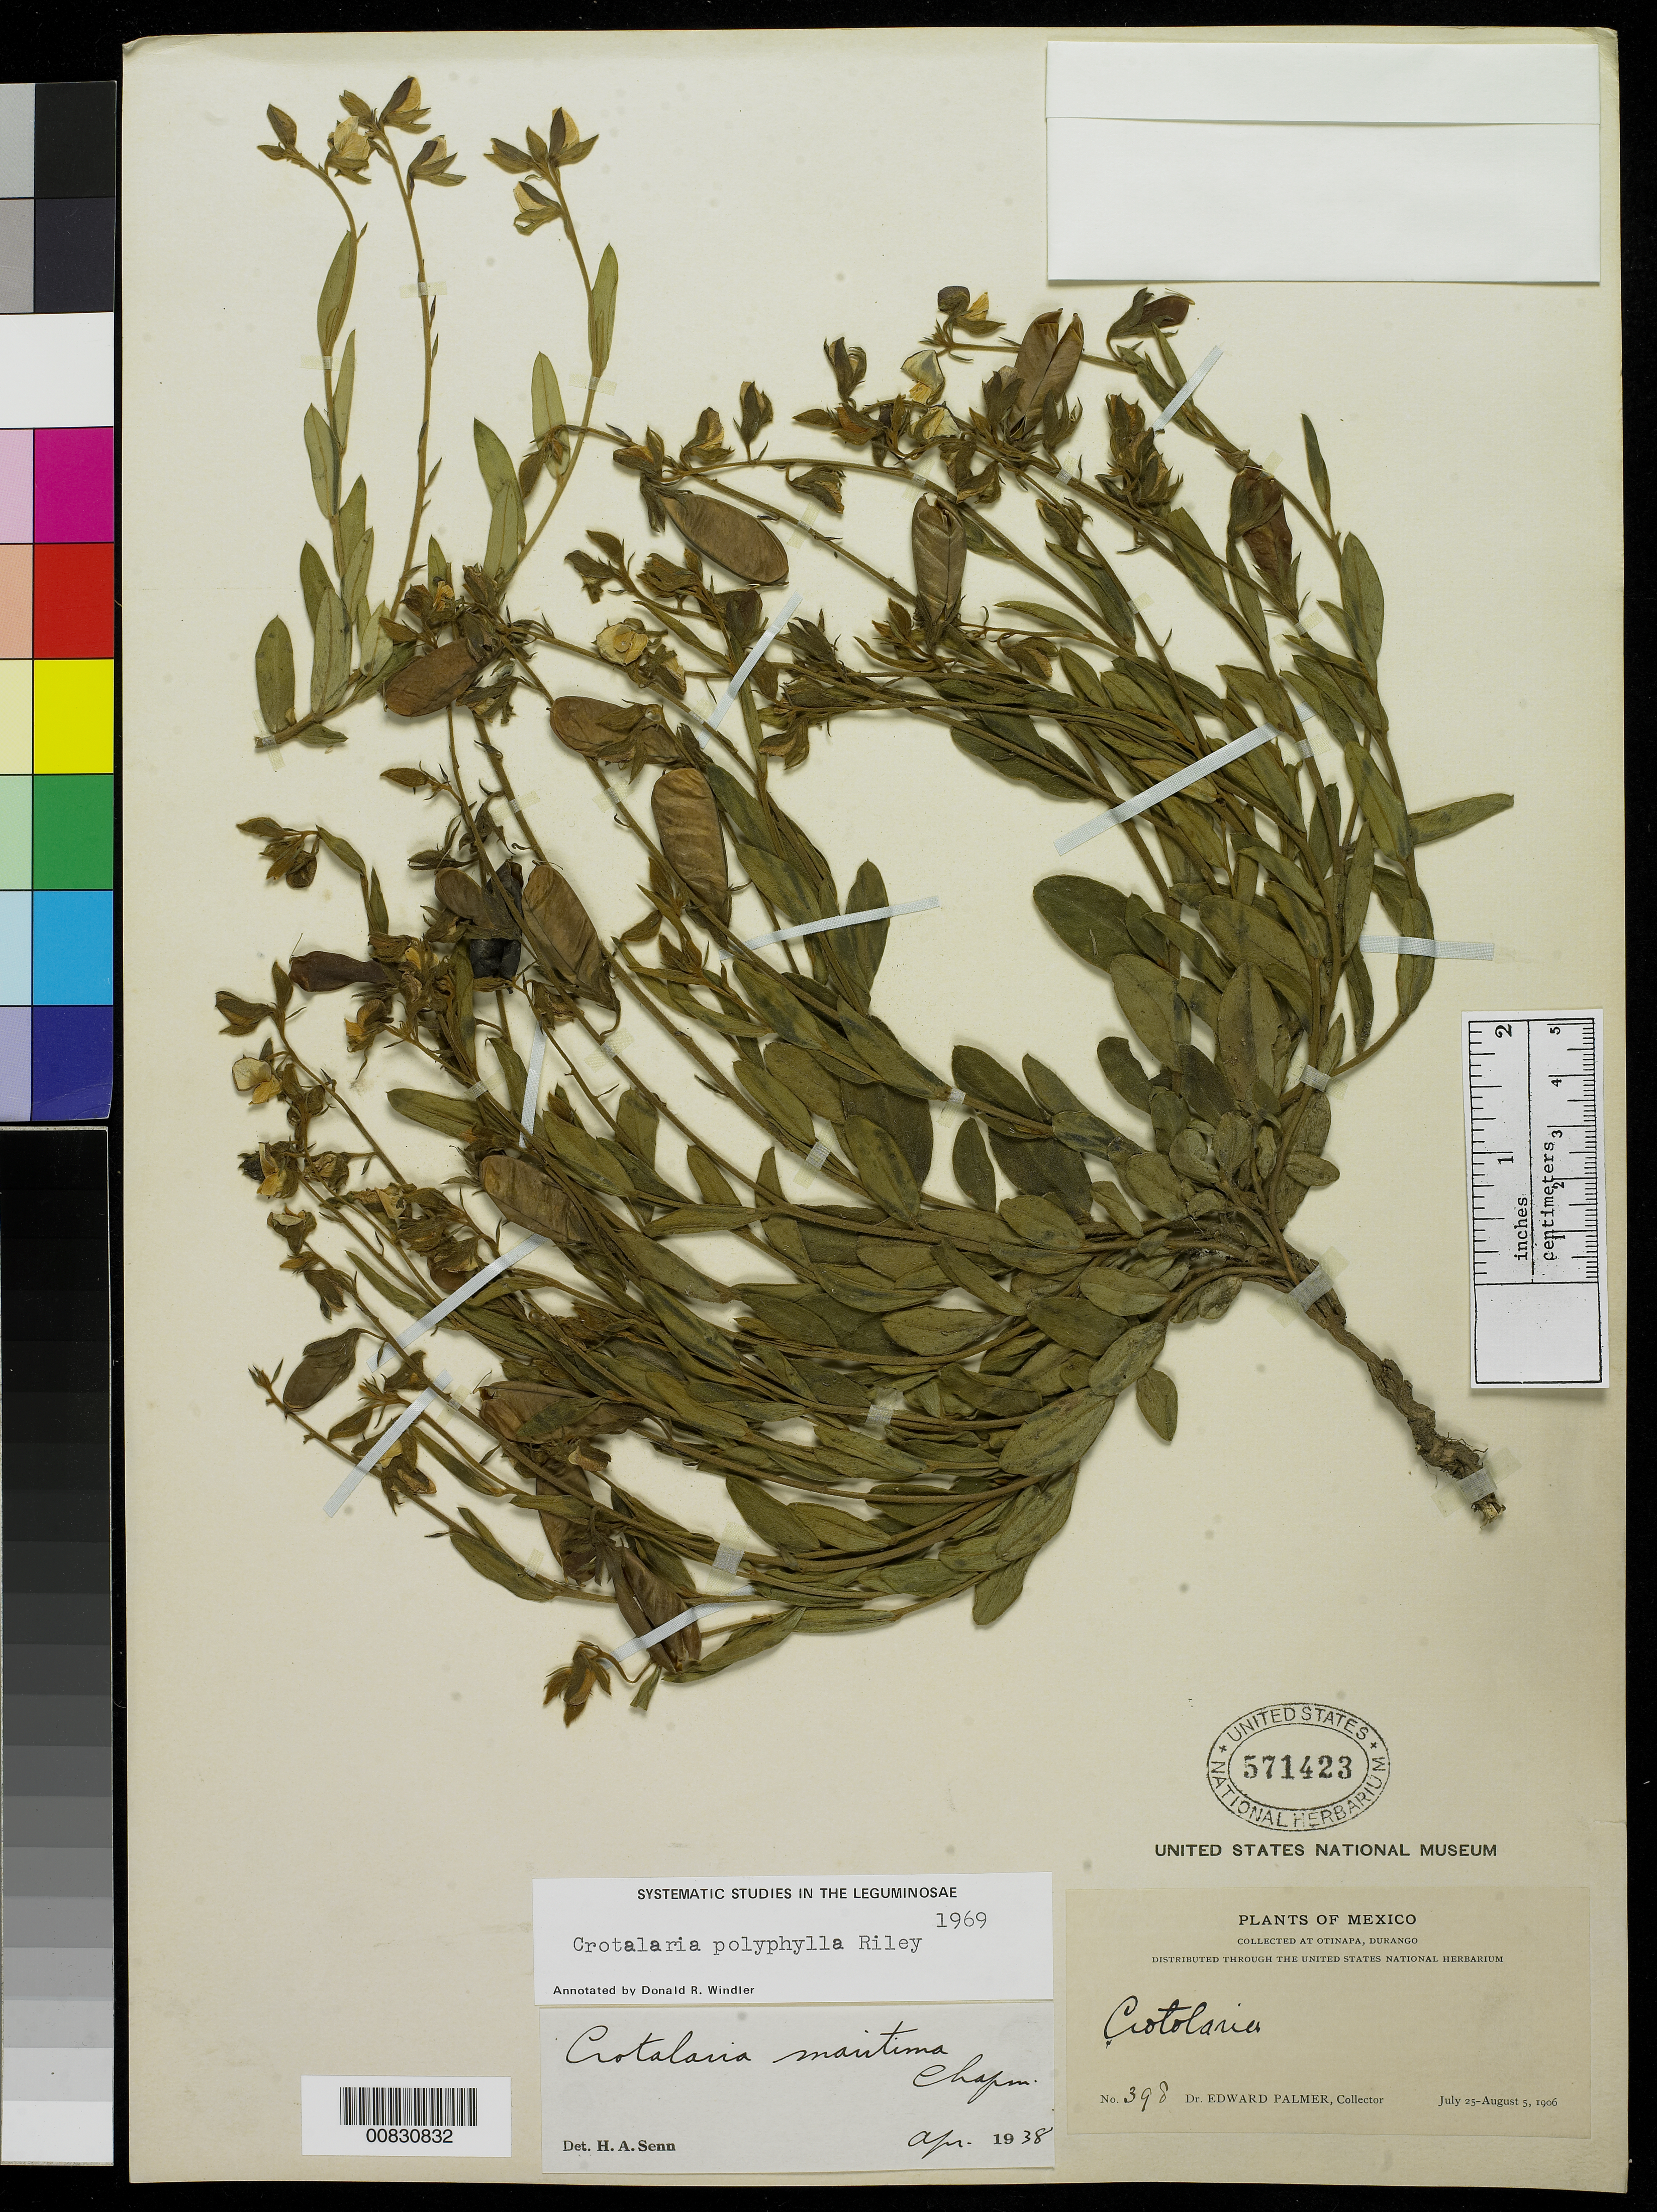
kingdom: Plantae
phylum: Tracheophyta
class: Magnoliopsida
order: Fabales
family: Fabaceae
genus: Crotalaria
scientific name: Crotalaria polyphylla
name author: Riley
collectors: E. Palmer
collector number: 398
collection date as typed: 25 Jul 1906 to 05 Aug 1906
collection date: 1906-07-25/1906-08-05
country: Mexico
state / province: Durango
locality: Otinapa, Durango.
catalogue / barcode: US 571423